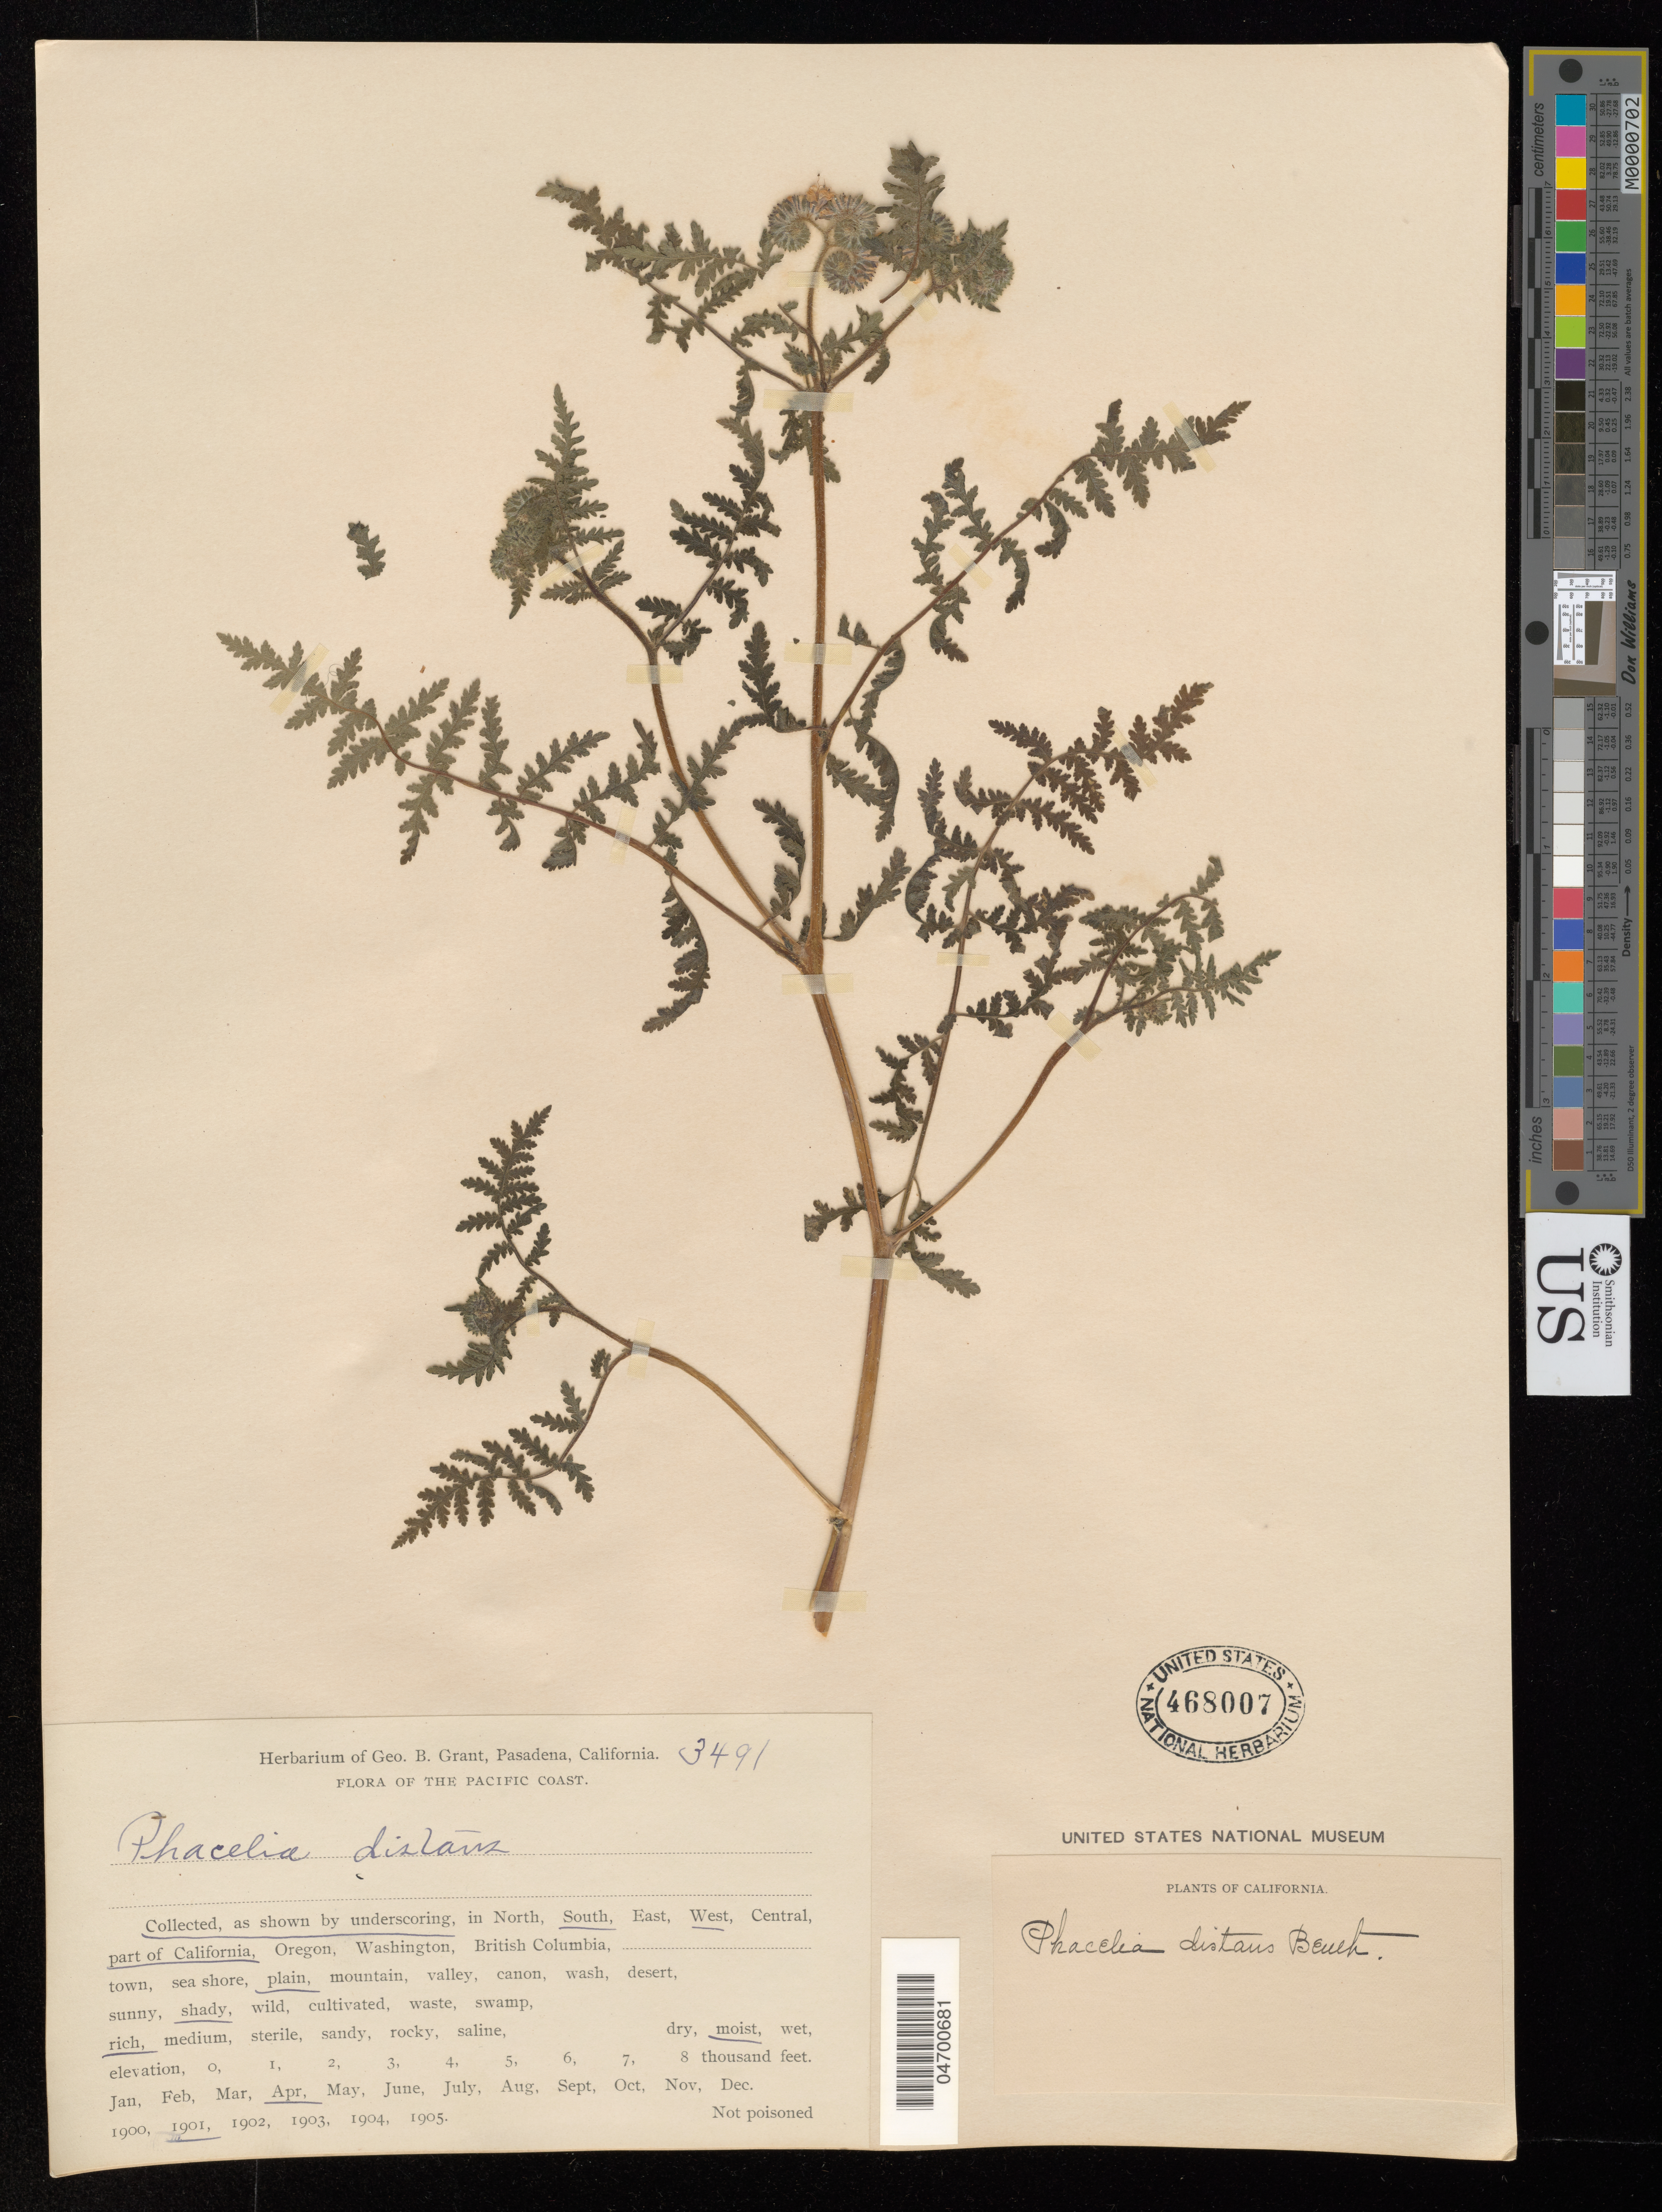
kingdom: Plantae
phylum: Tracheophyta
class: Magnoliopsida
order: Boraginales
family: Hydrophyllaceae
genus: Phacelia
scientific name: Phacelia distans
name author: Benth.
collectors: ex herb. Geo. B. Grant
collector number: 3491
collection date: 1901-04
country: United States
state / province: California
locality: South, West part of California.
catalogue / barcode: US 468007